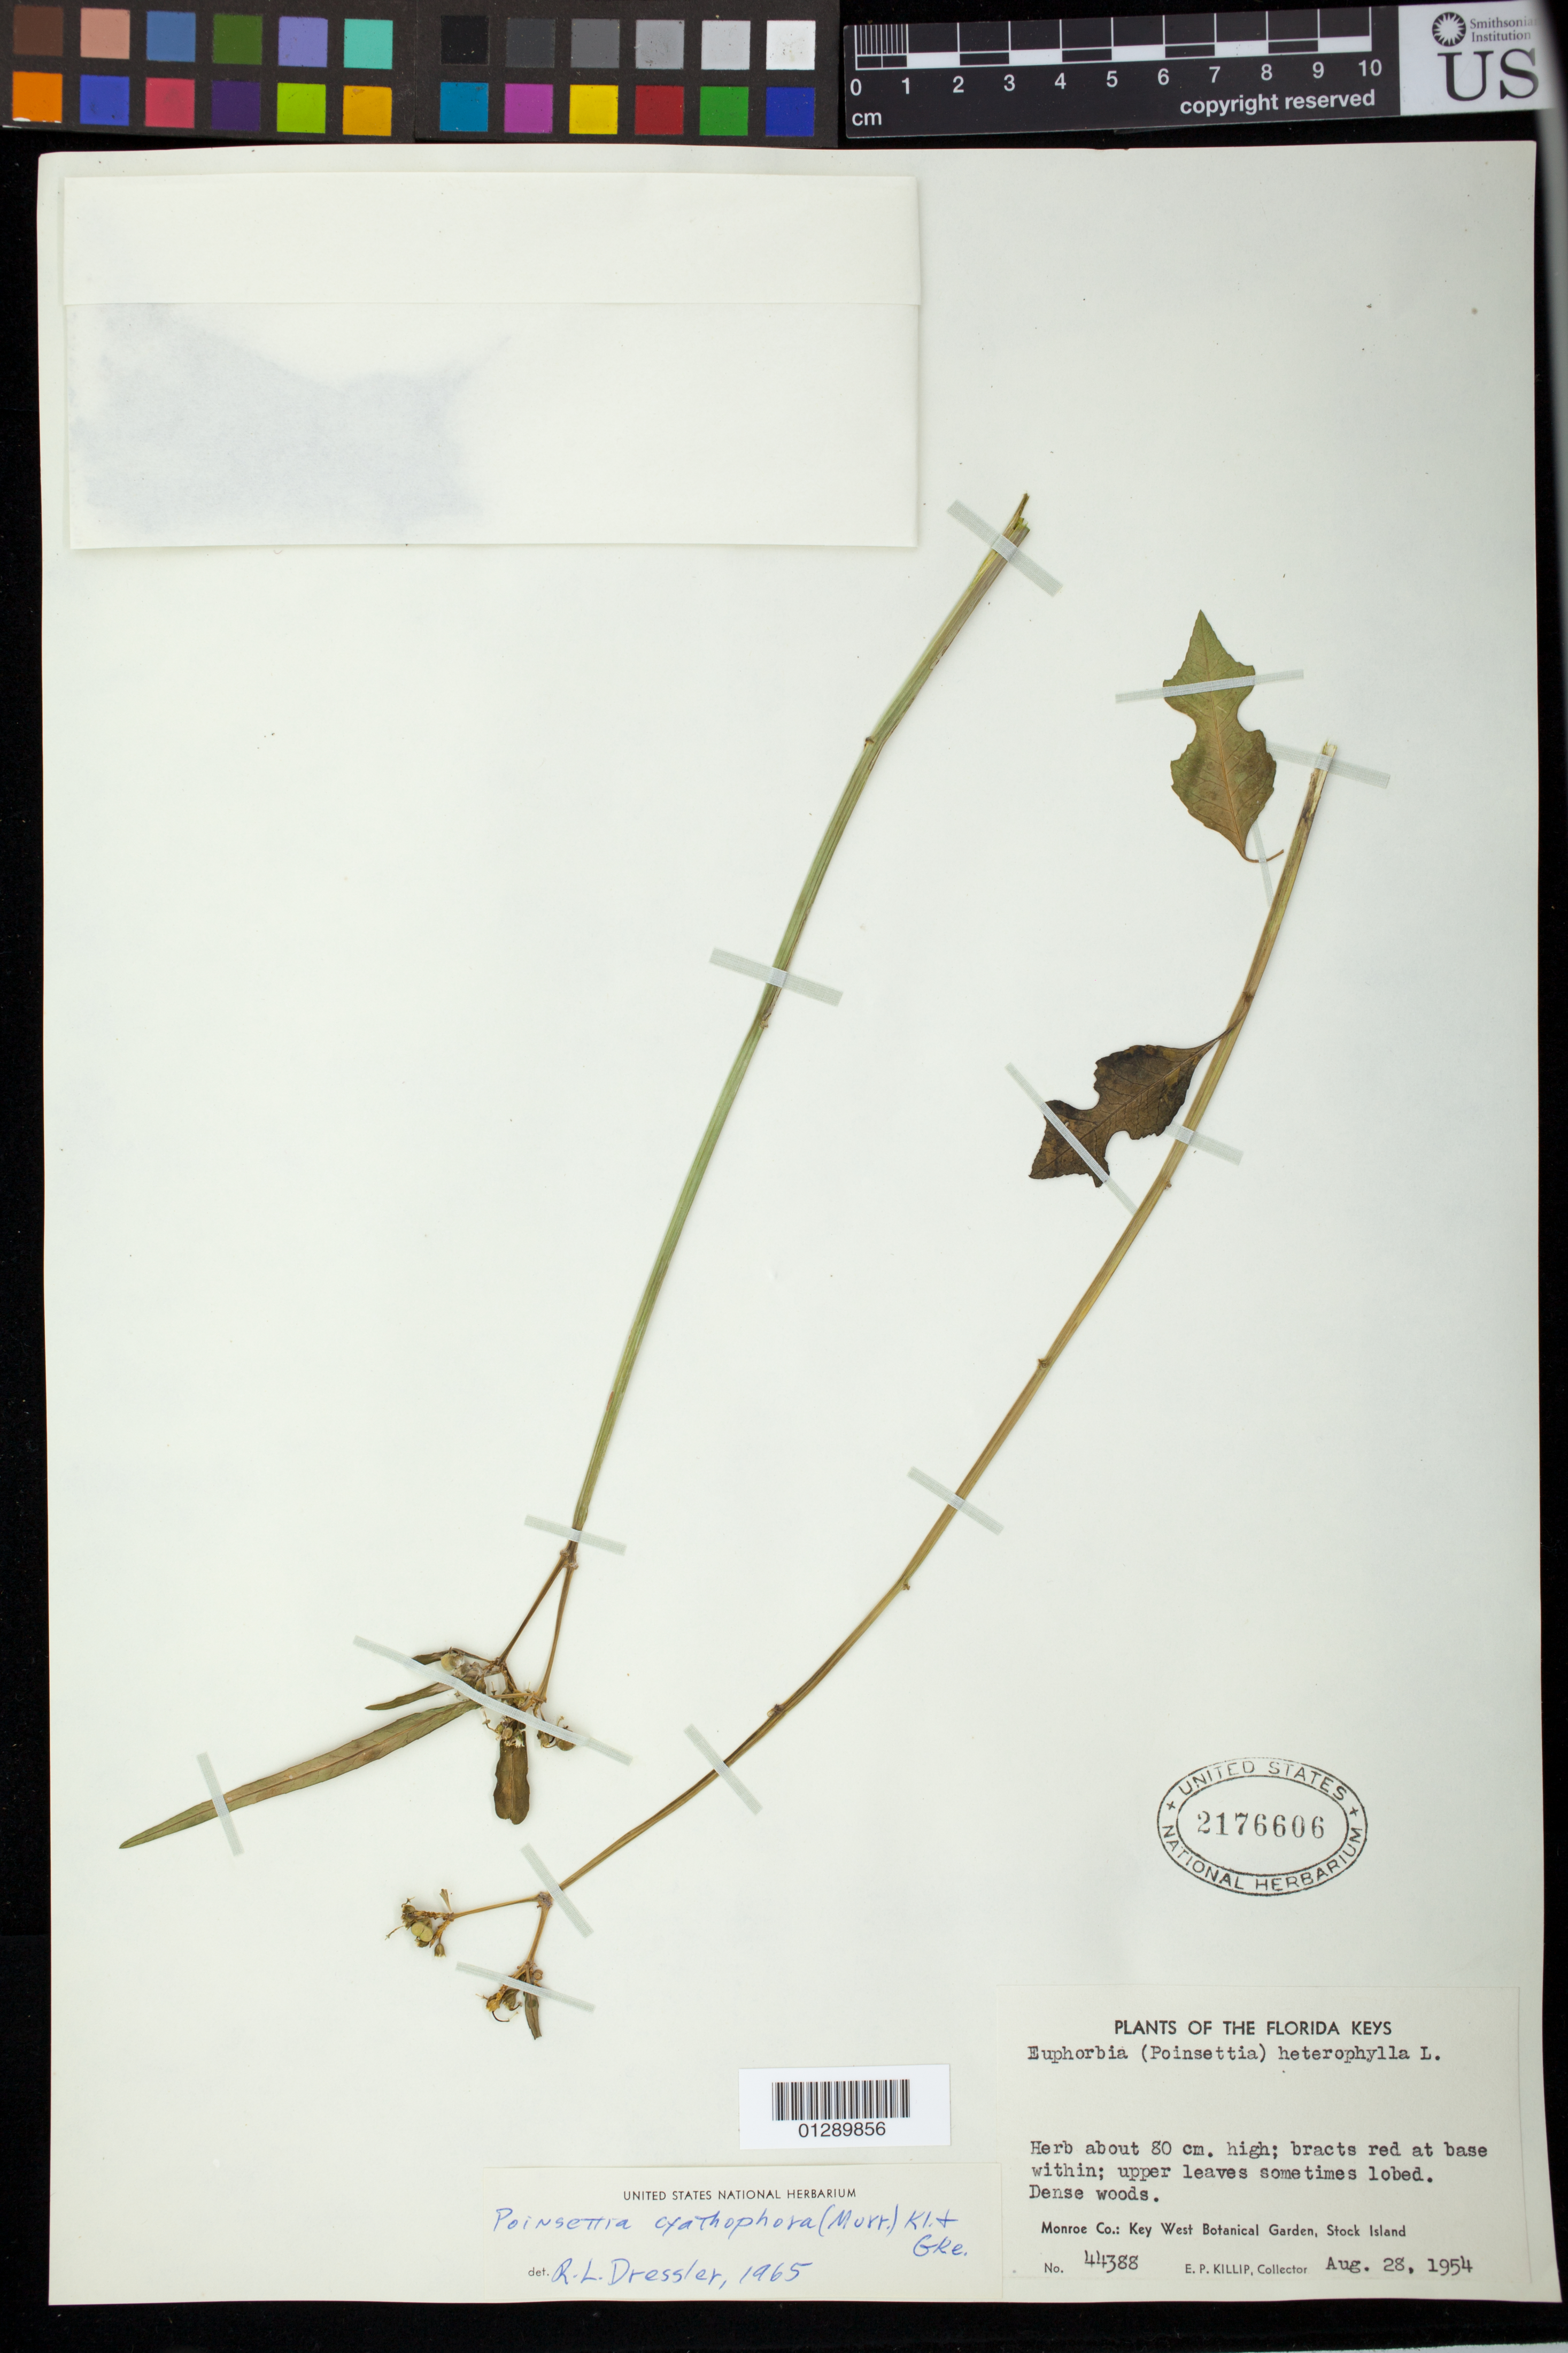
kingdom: Plantae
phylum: Tracheophyta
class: Magnoliopsida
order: Malpighiales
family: Euphorbiaceae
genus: Euphorbia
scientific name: Euphorbia heterophylla var. cyathophora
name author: (Murr.) Griseb.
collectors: E. P. Killip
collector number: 44388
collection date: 1954-08-28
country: United States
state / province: Florida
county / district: Monroe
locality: Key West Botanical Garden, Stock Island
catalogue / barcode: US 2176606